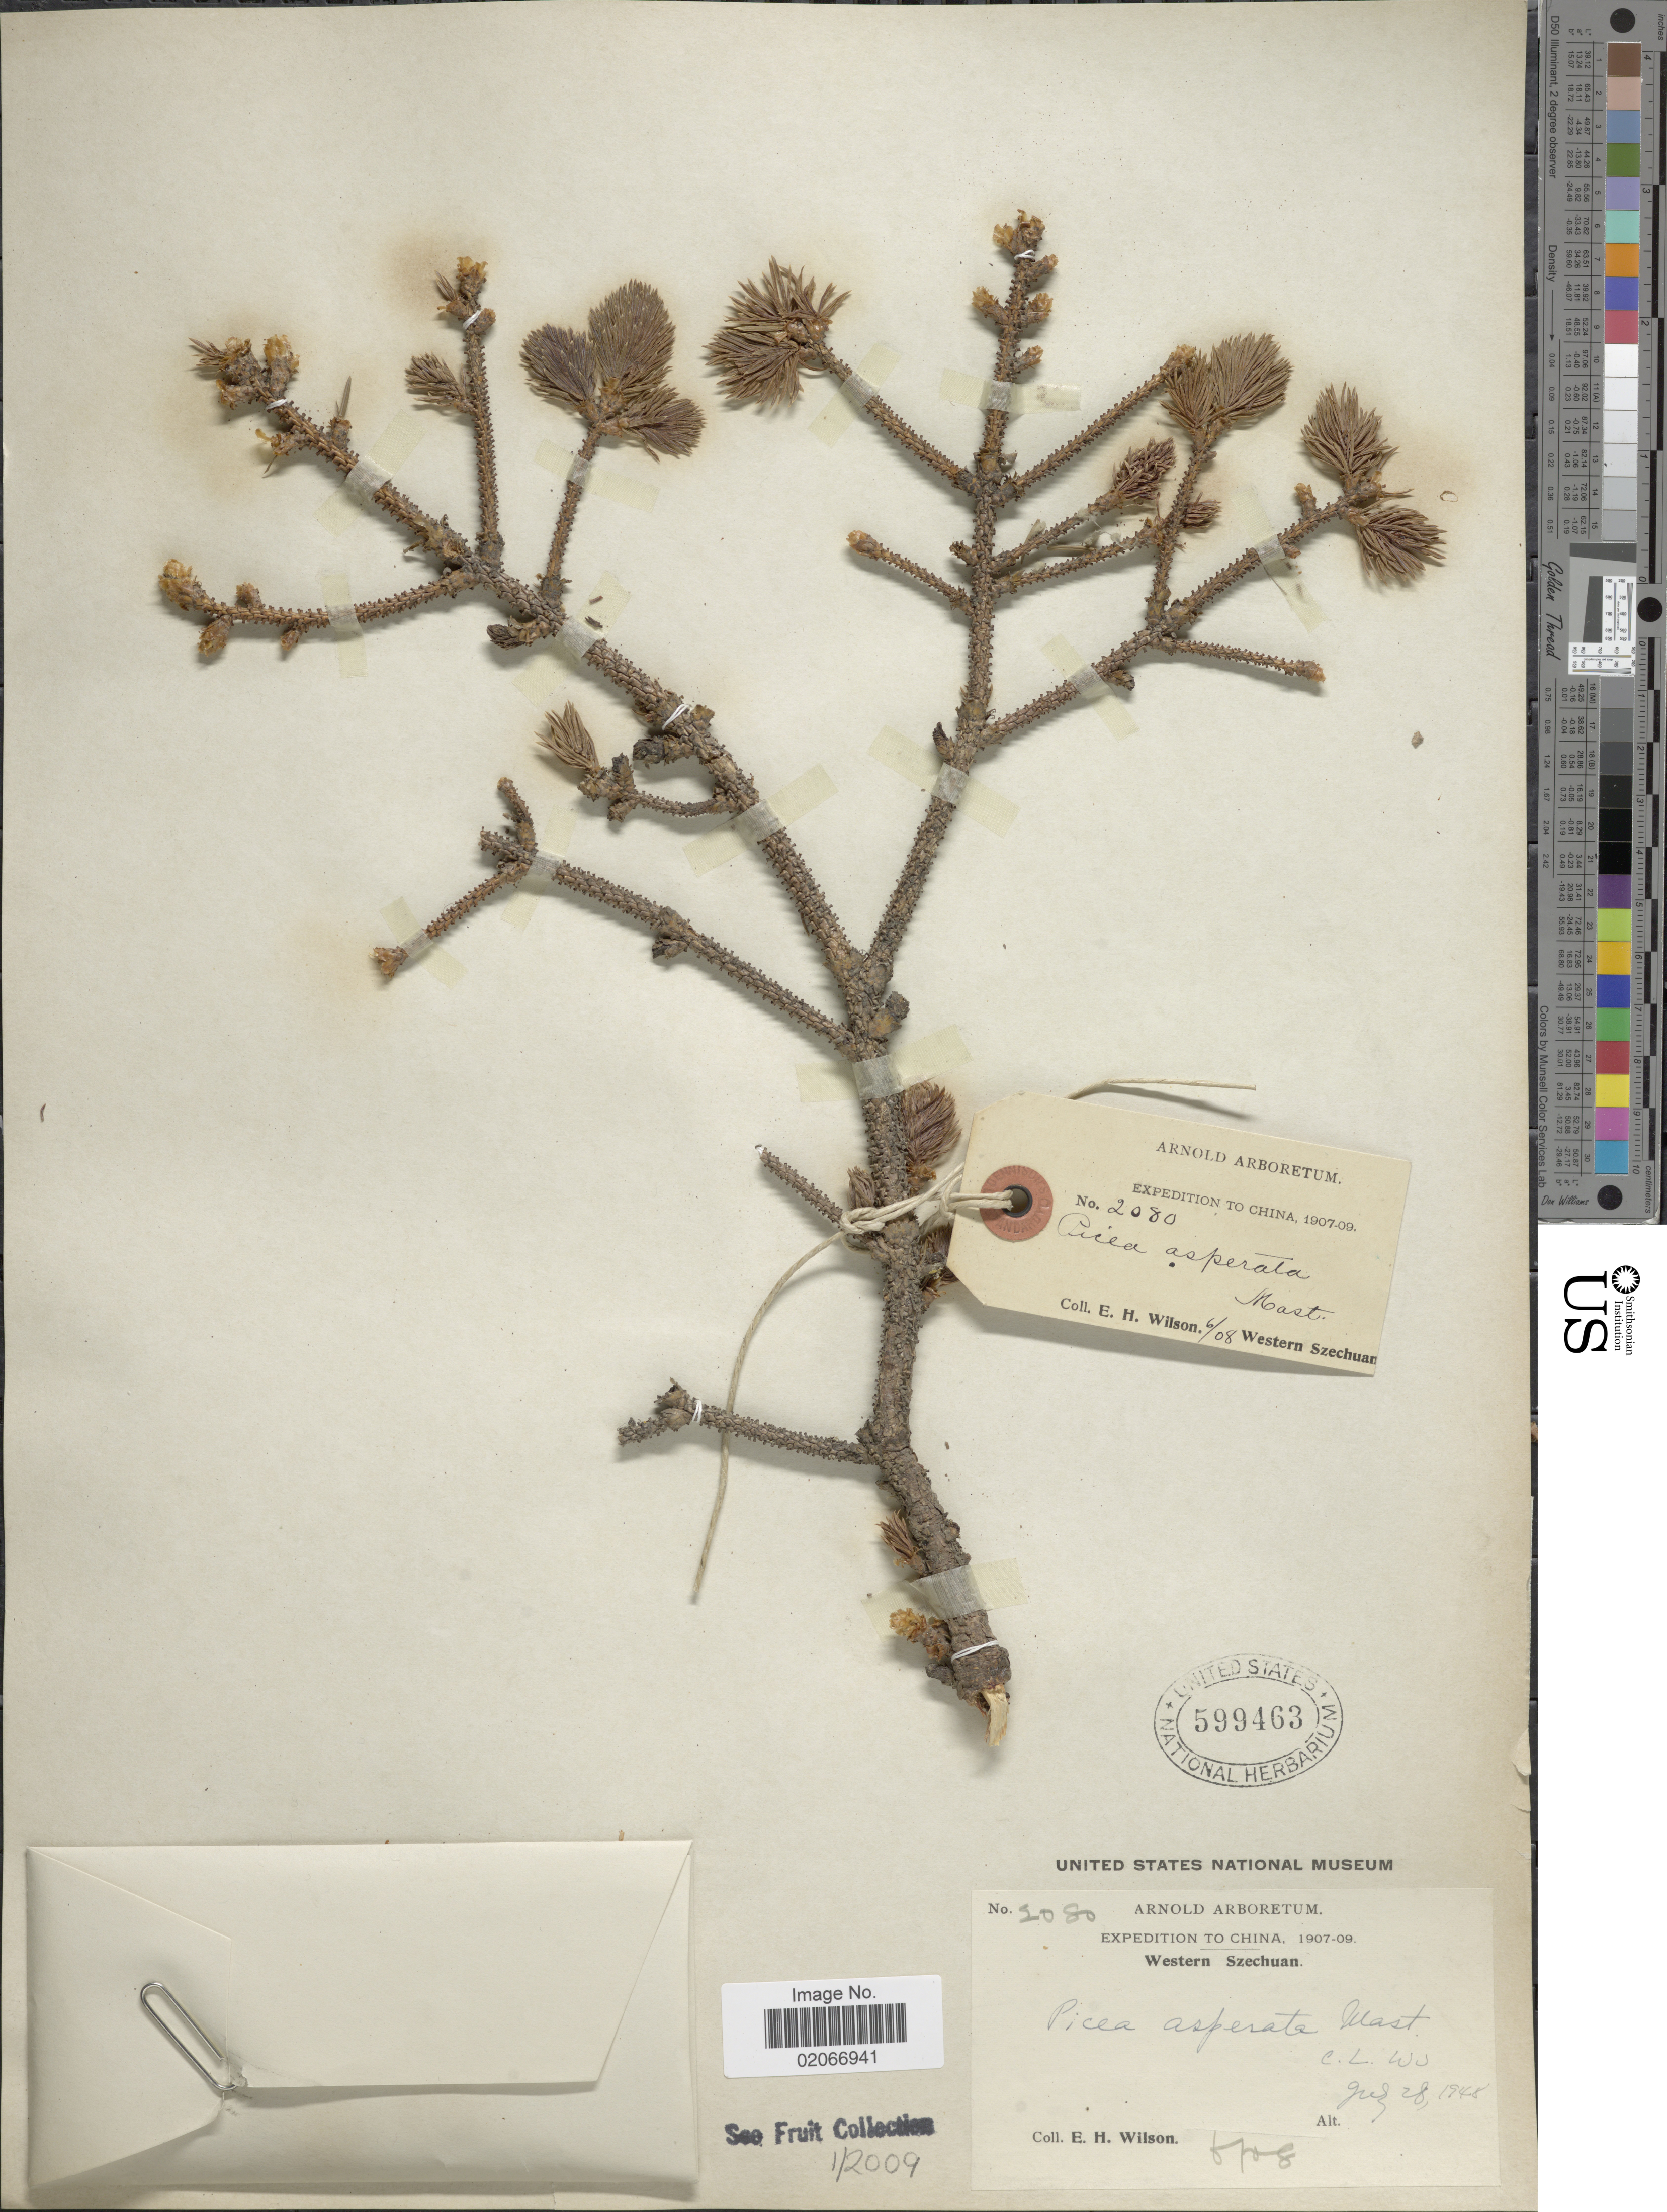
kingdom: Plantae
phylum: Tracheophyta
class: Pinopsida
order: Pinales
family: Pinaceae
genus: Picea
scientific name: Picea asperata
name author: Mast.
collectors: E. Wilson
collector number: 2080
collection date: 1908-06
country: China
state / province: Sichuan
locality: Western Szechuan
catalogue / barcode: US 599463